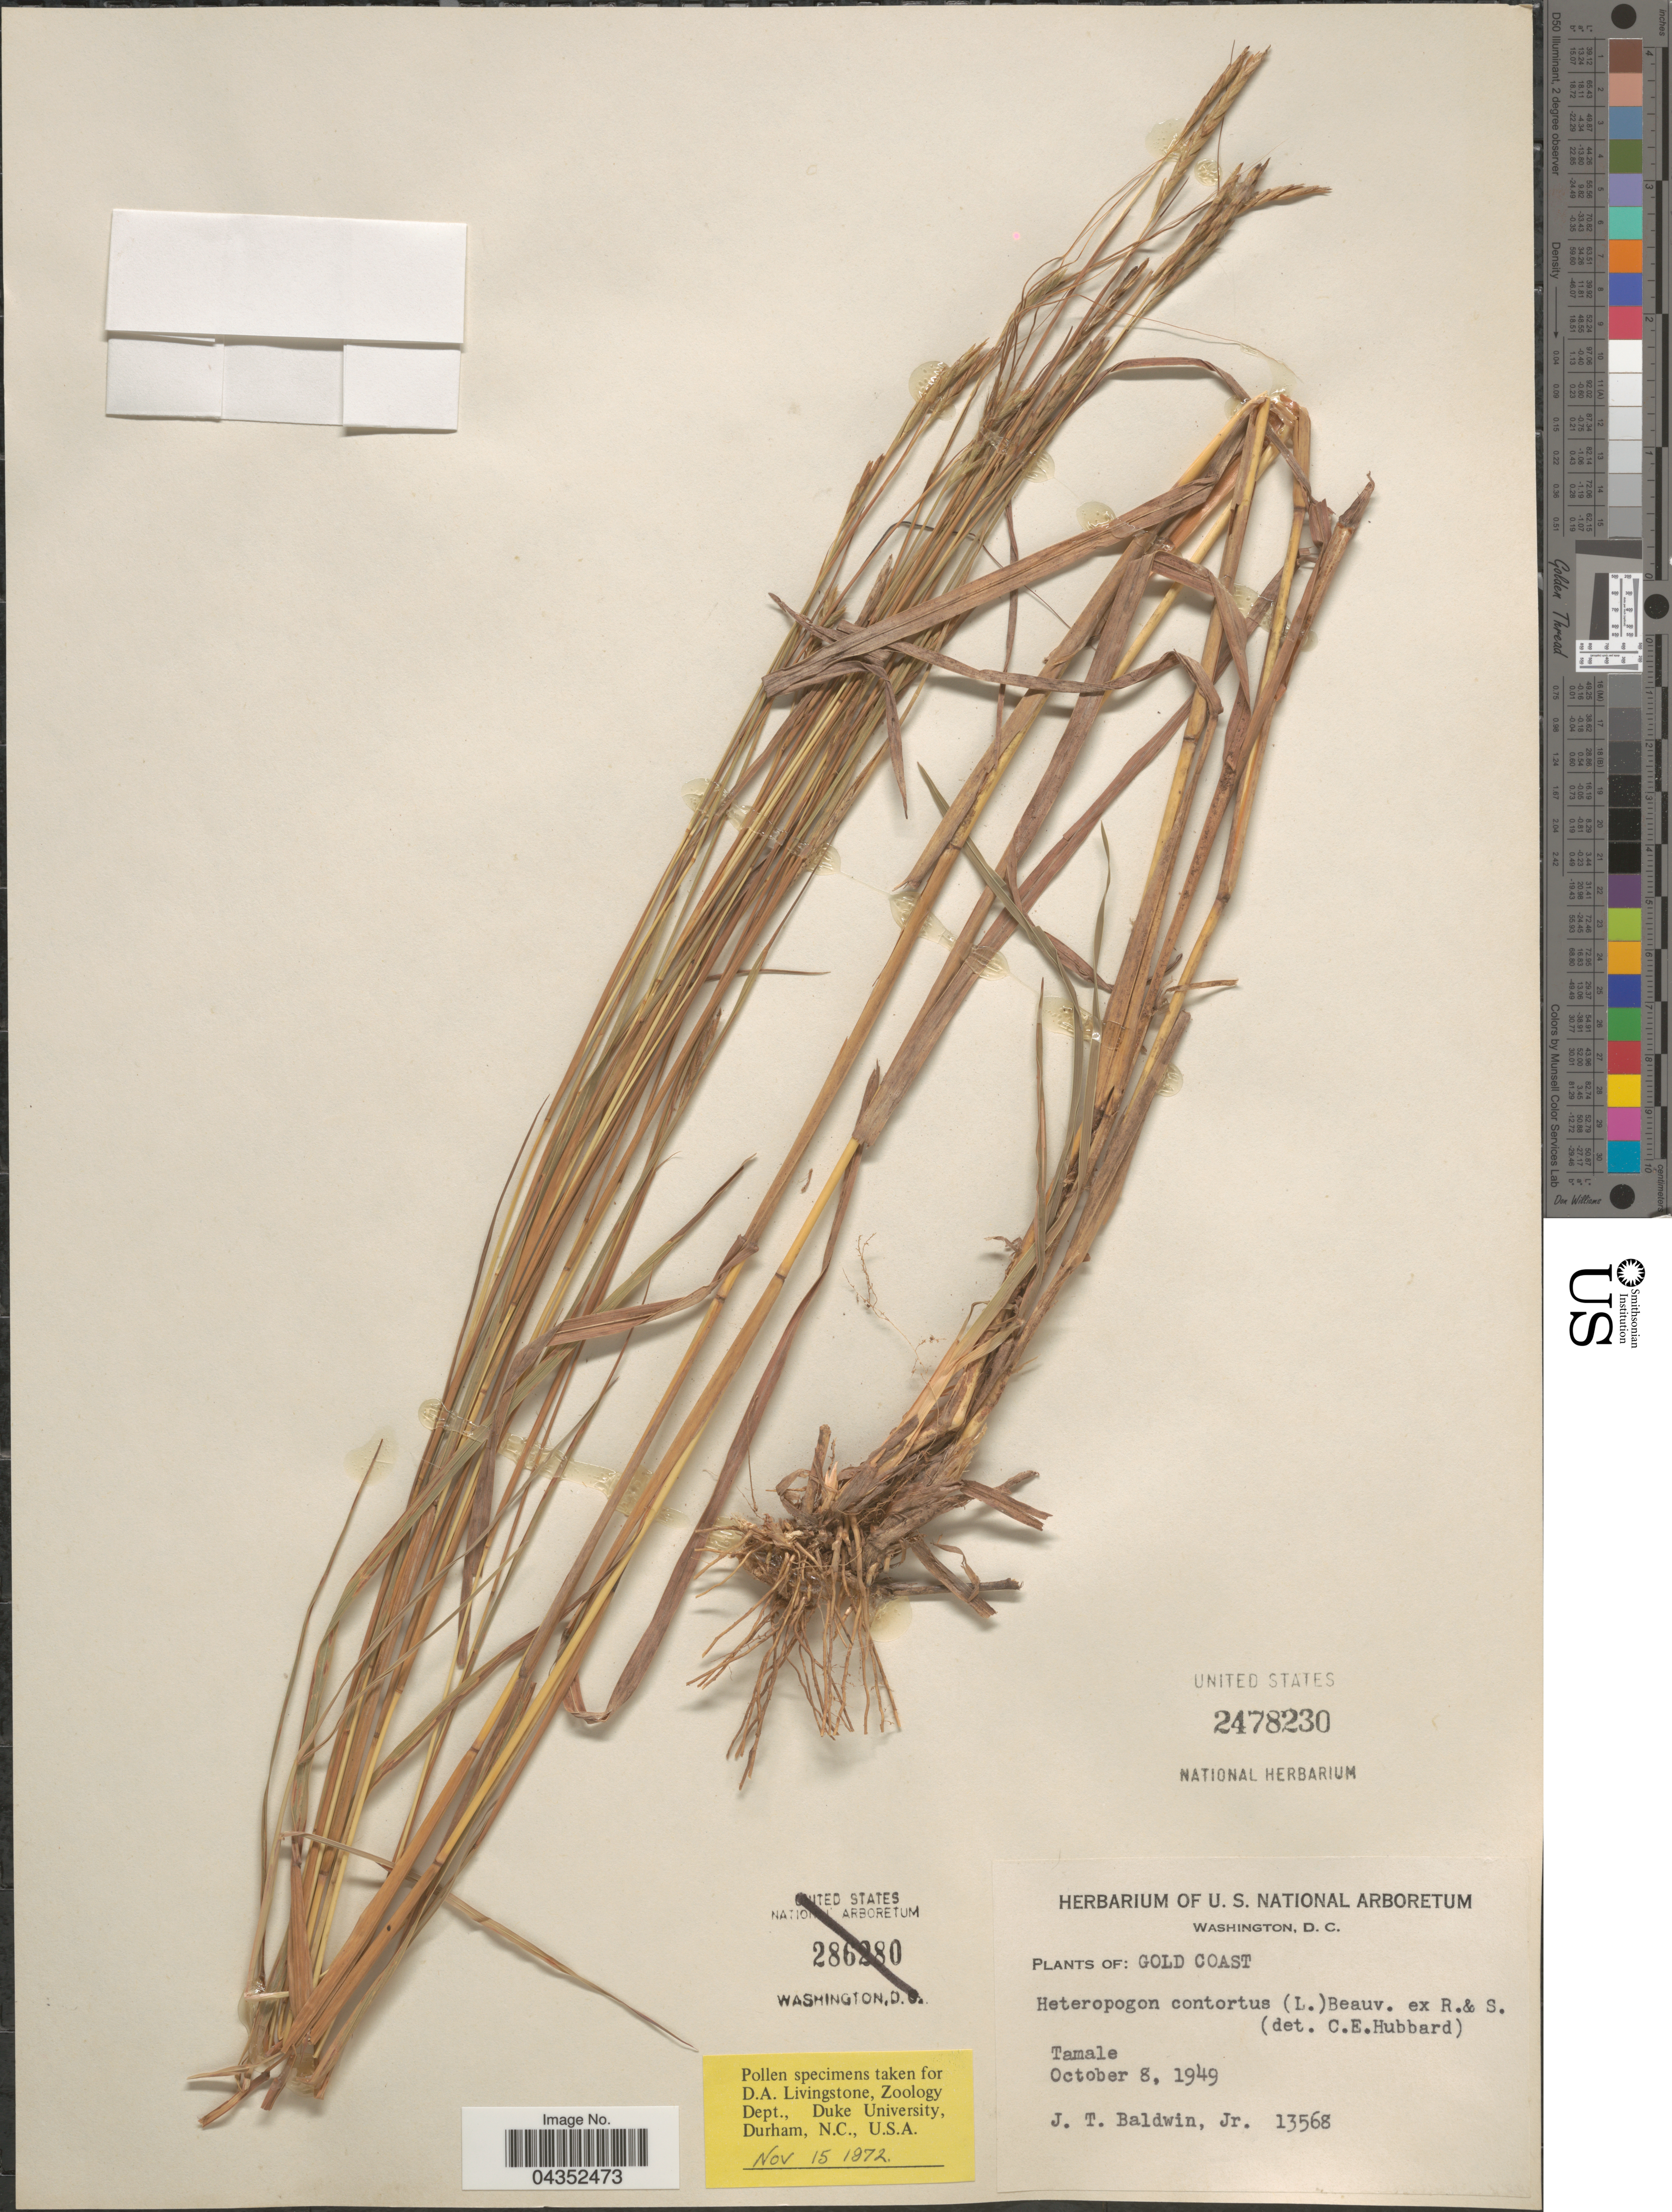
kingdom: Plantae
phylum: Tracheophyta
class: Liliopsida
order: Poales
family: Poaceae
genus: Heteropogon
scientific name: Heteropogon contortus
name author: (L.) P. Beauv. ex Roem. & Schult.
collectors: J. T. Baldwin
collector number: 13568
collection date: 1949-10-08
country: Ghana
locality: Gold Coast. Tamale.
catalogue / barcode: US 2478230